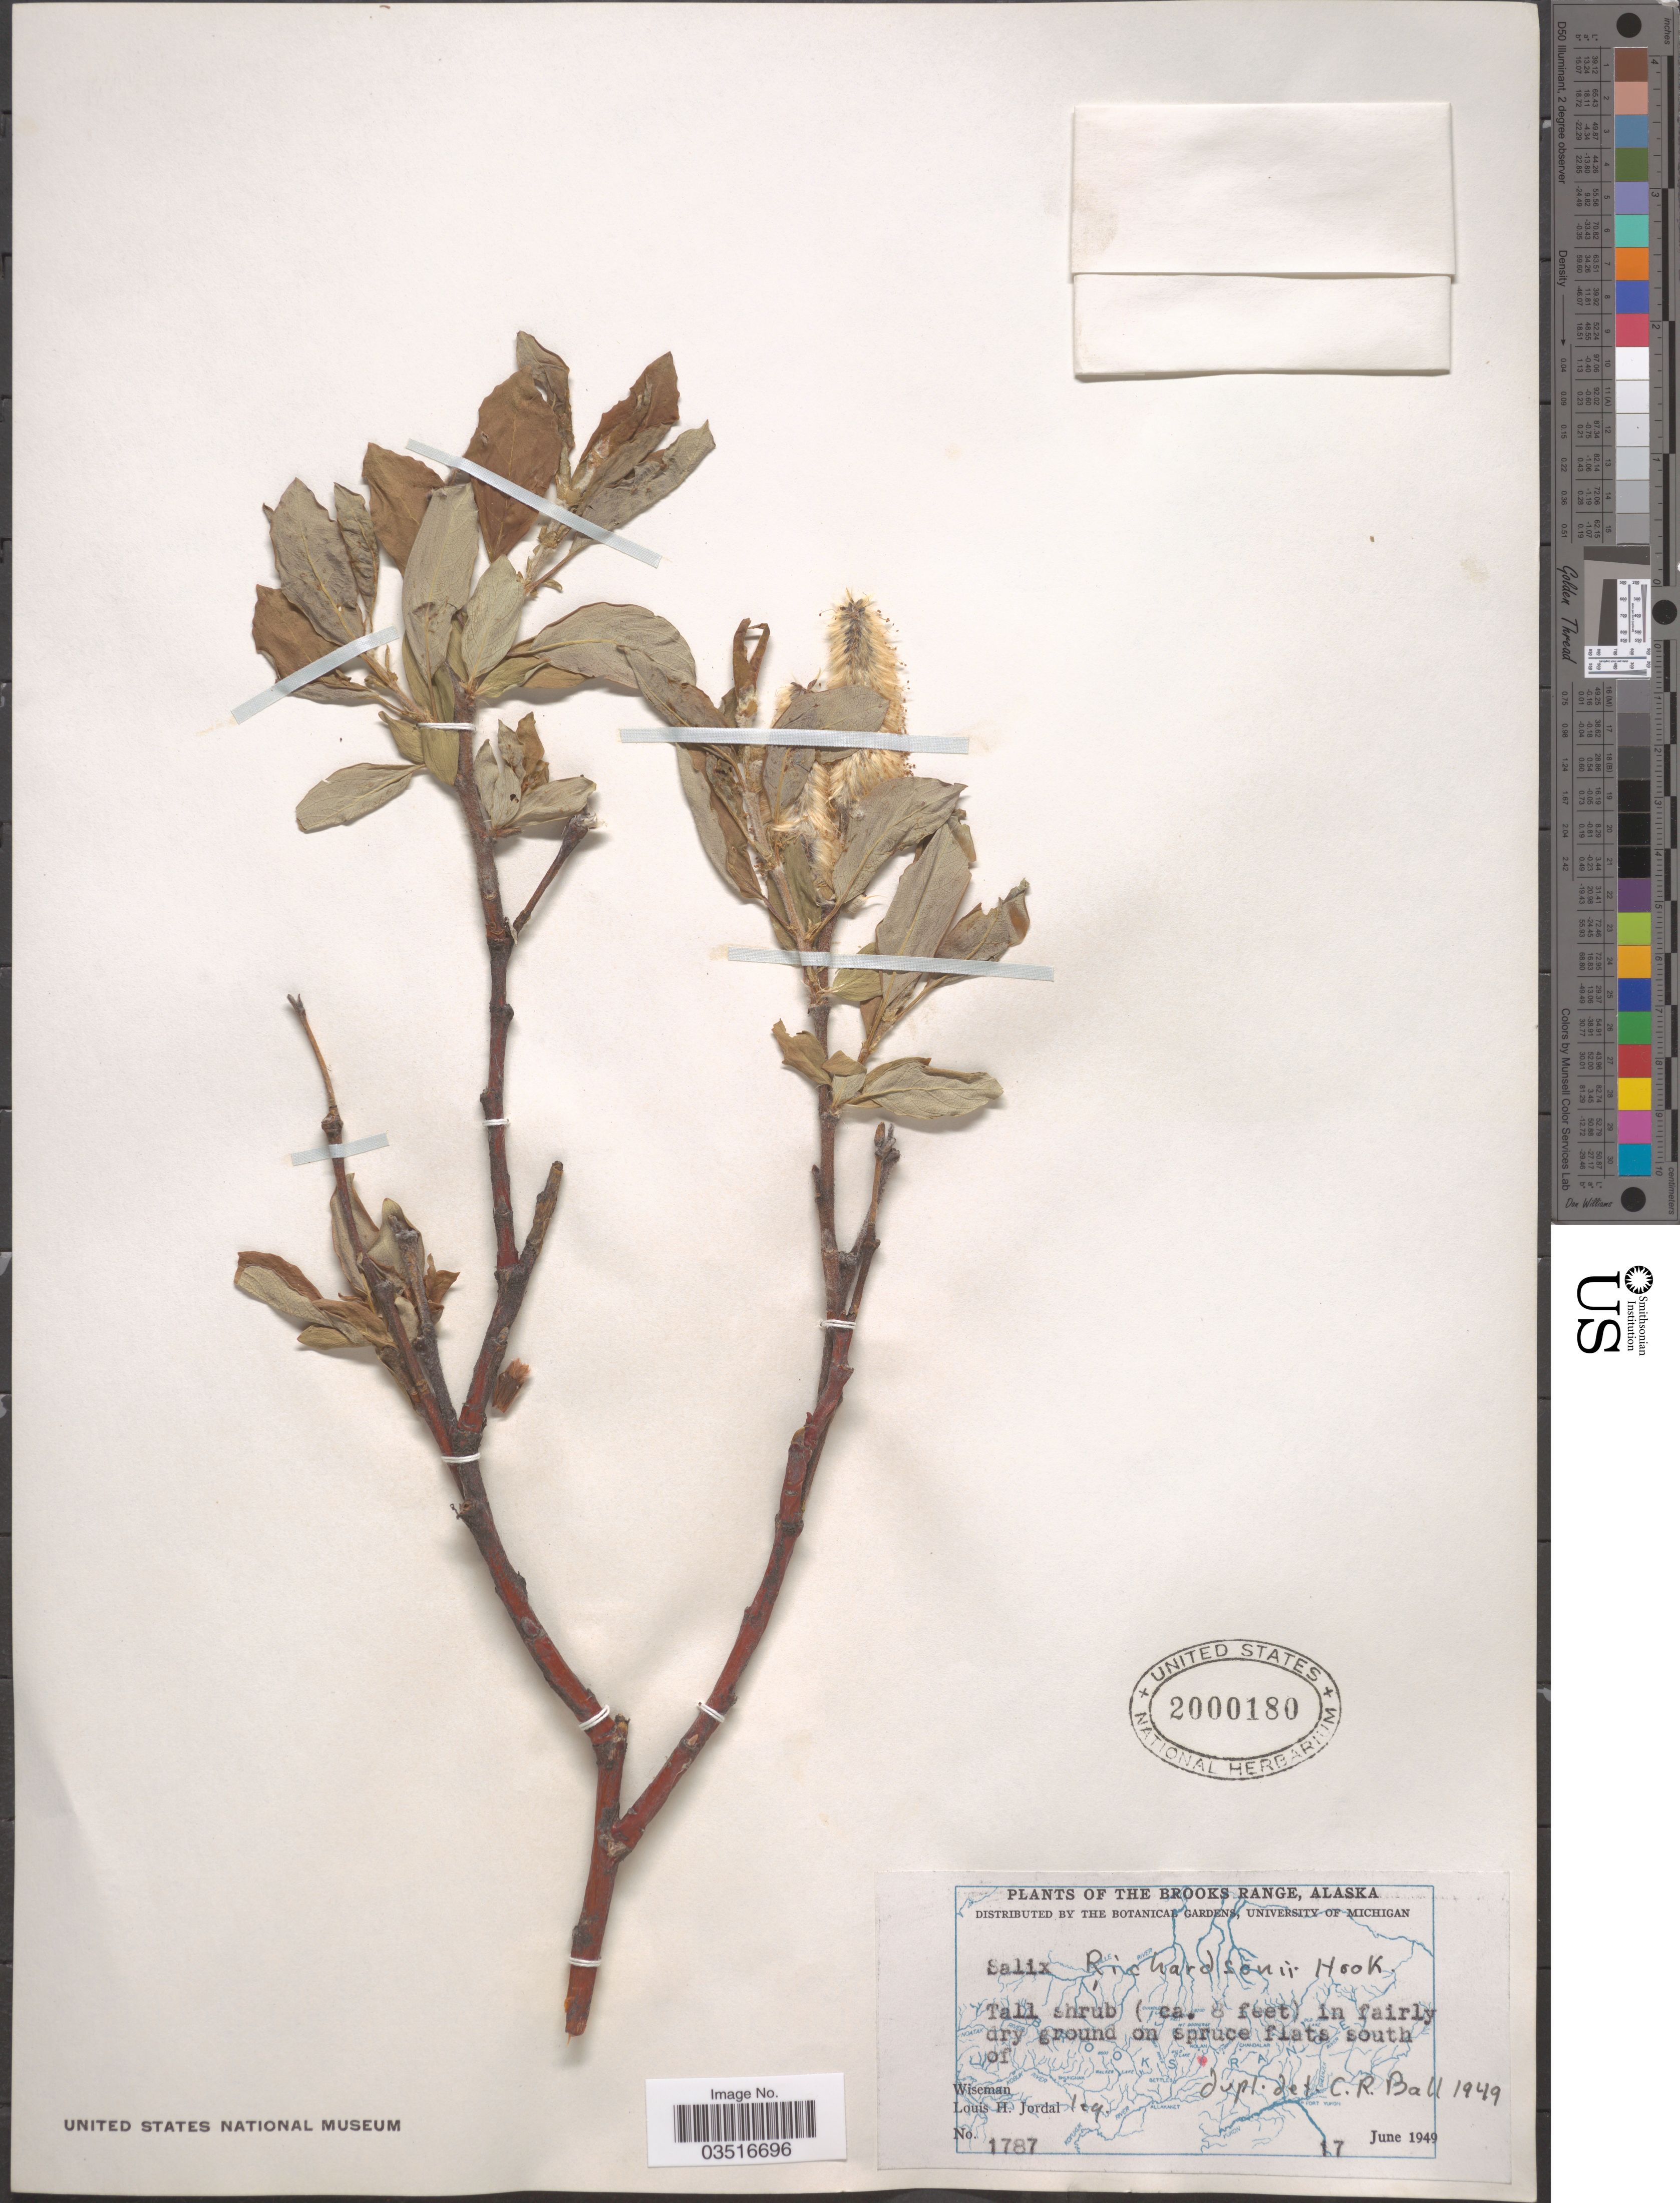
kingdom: Plantae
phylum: Tracheophyta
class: Magnoliopsida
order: Malpighiales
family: Salicaceae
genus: Salix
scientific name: Salix richardsonii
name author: Hook.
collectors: L. Jordal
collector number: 1787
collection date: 1949-06-17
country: United States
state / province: Alaska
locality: The Brooks Range. On spruce flats south of Wiseman.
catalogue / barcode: US 2000180